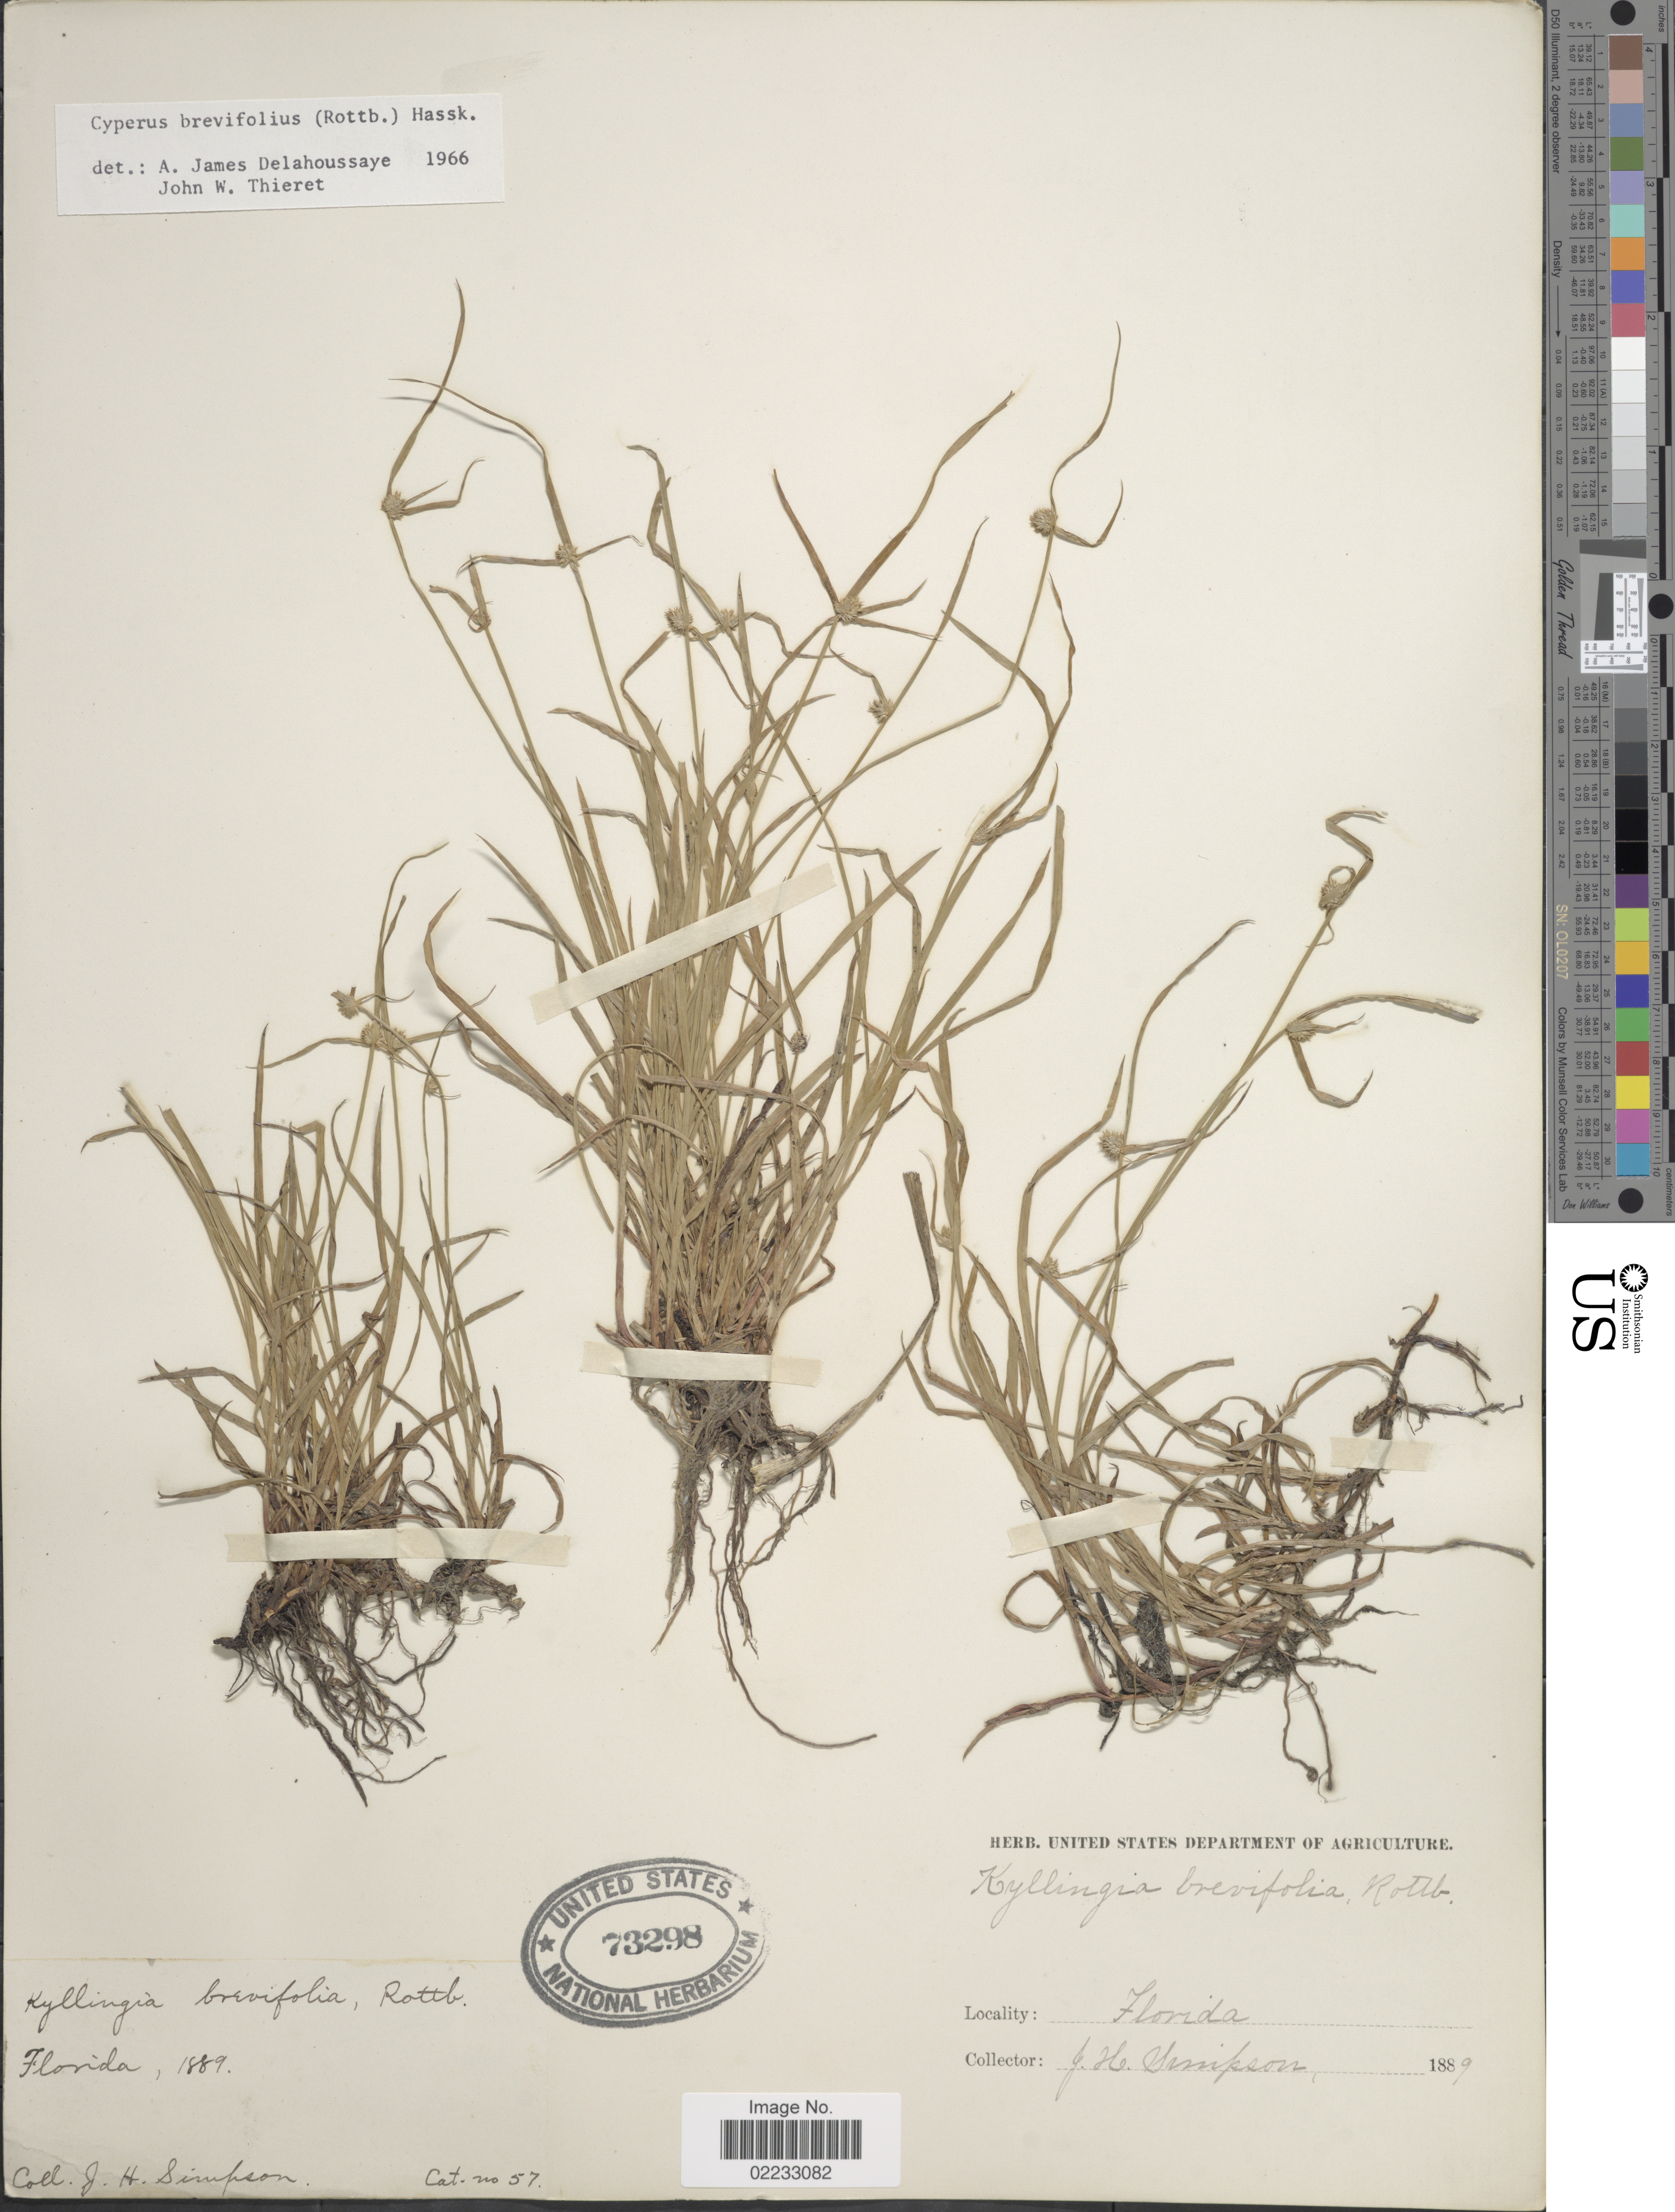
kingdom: Plantae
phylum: Tracheophyta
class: Liliopsida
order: Poales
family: Cyperaceae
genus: Cyperus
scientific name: Cyperus brevifolius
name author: (Rottb.) Hassk.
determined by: Strong, M. T., (US), Smithsonian Institution - National Museum of Natural History (UNITED STATES)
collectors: J. H. Simpson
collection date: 1889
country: United States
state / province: Florida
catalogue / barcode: US 73298